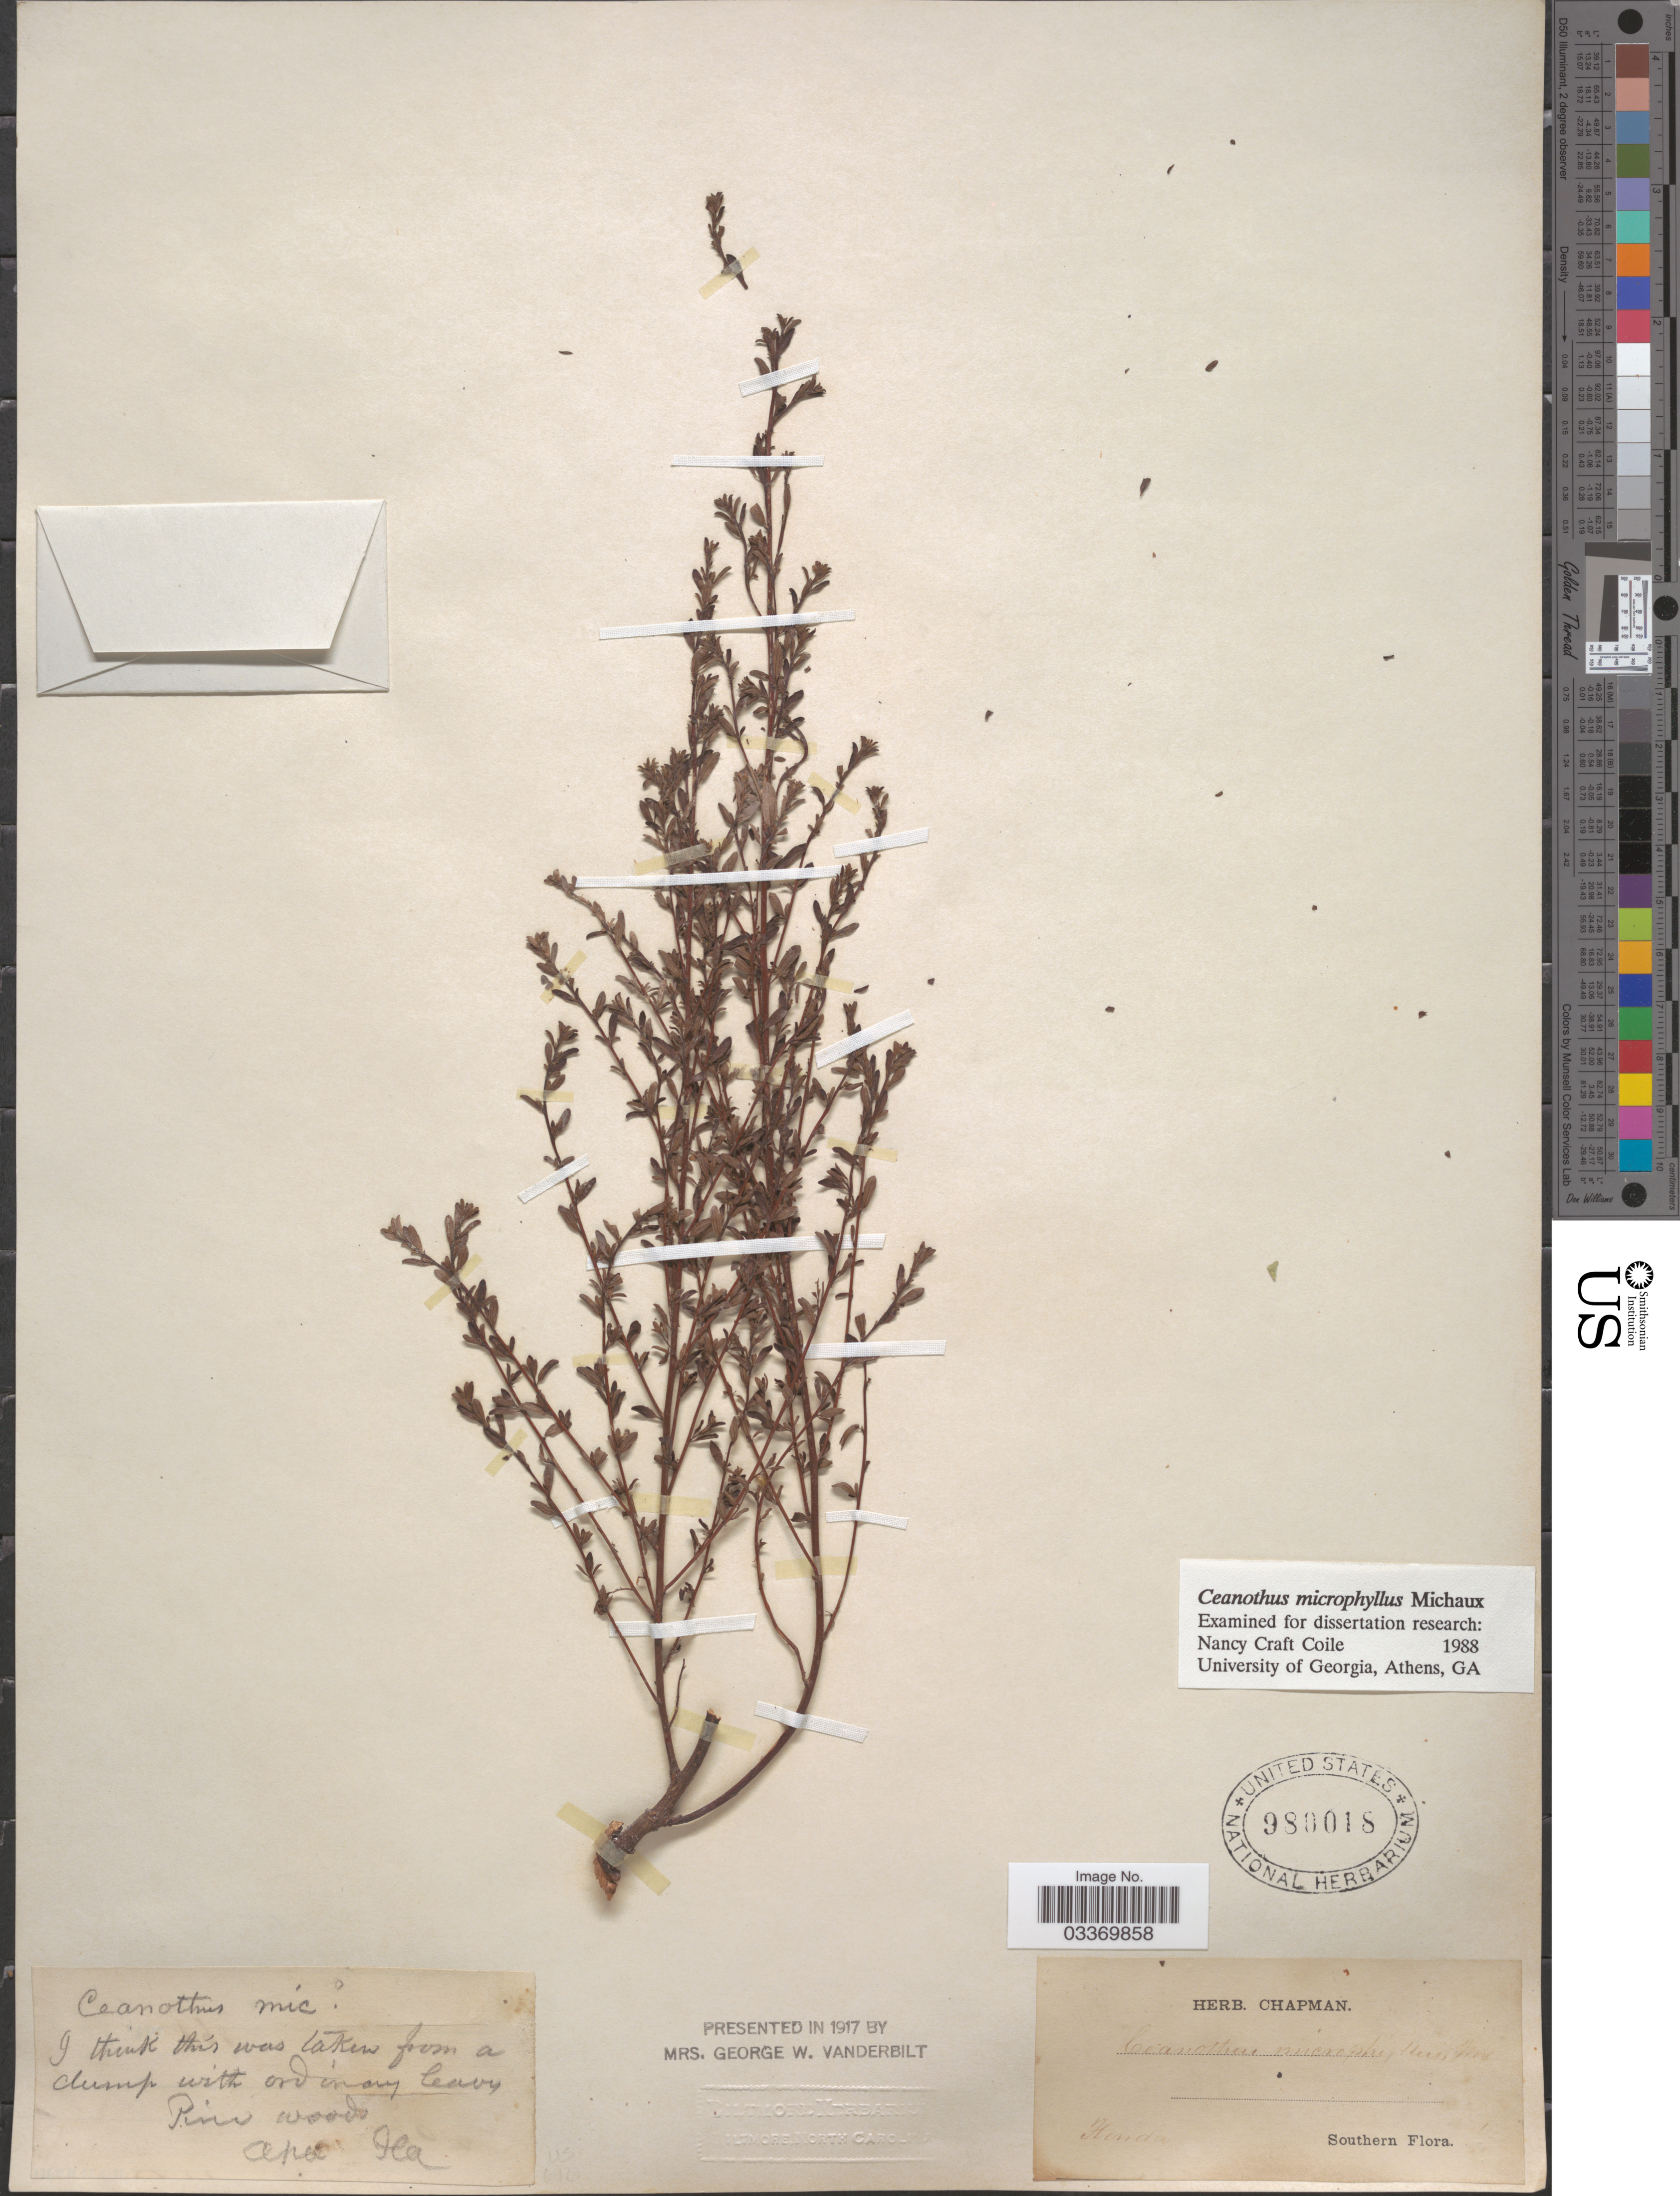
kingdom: Plantae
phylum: Tracheophyta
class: Magnoliopsida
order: Rosales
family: Rhamnaceae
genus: Ceanothus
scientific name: Ceanothus microphyllus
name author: Michx.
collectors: ex herb. Chapman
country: United States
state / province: Florida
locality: Southern. Apa. [unsure placement]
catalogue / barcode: US 980018